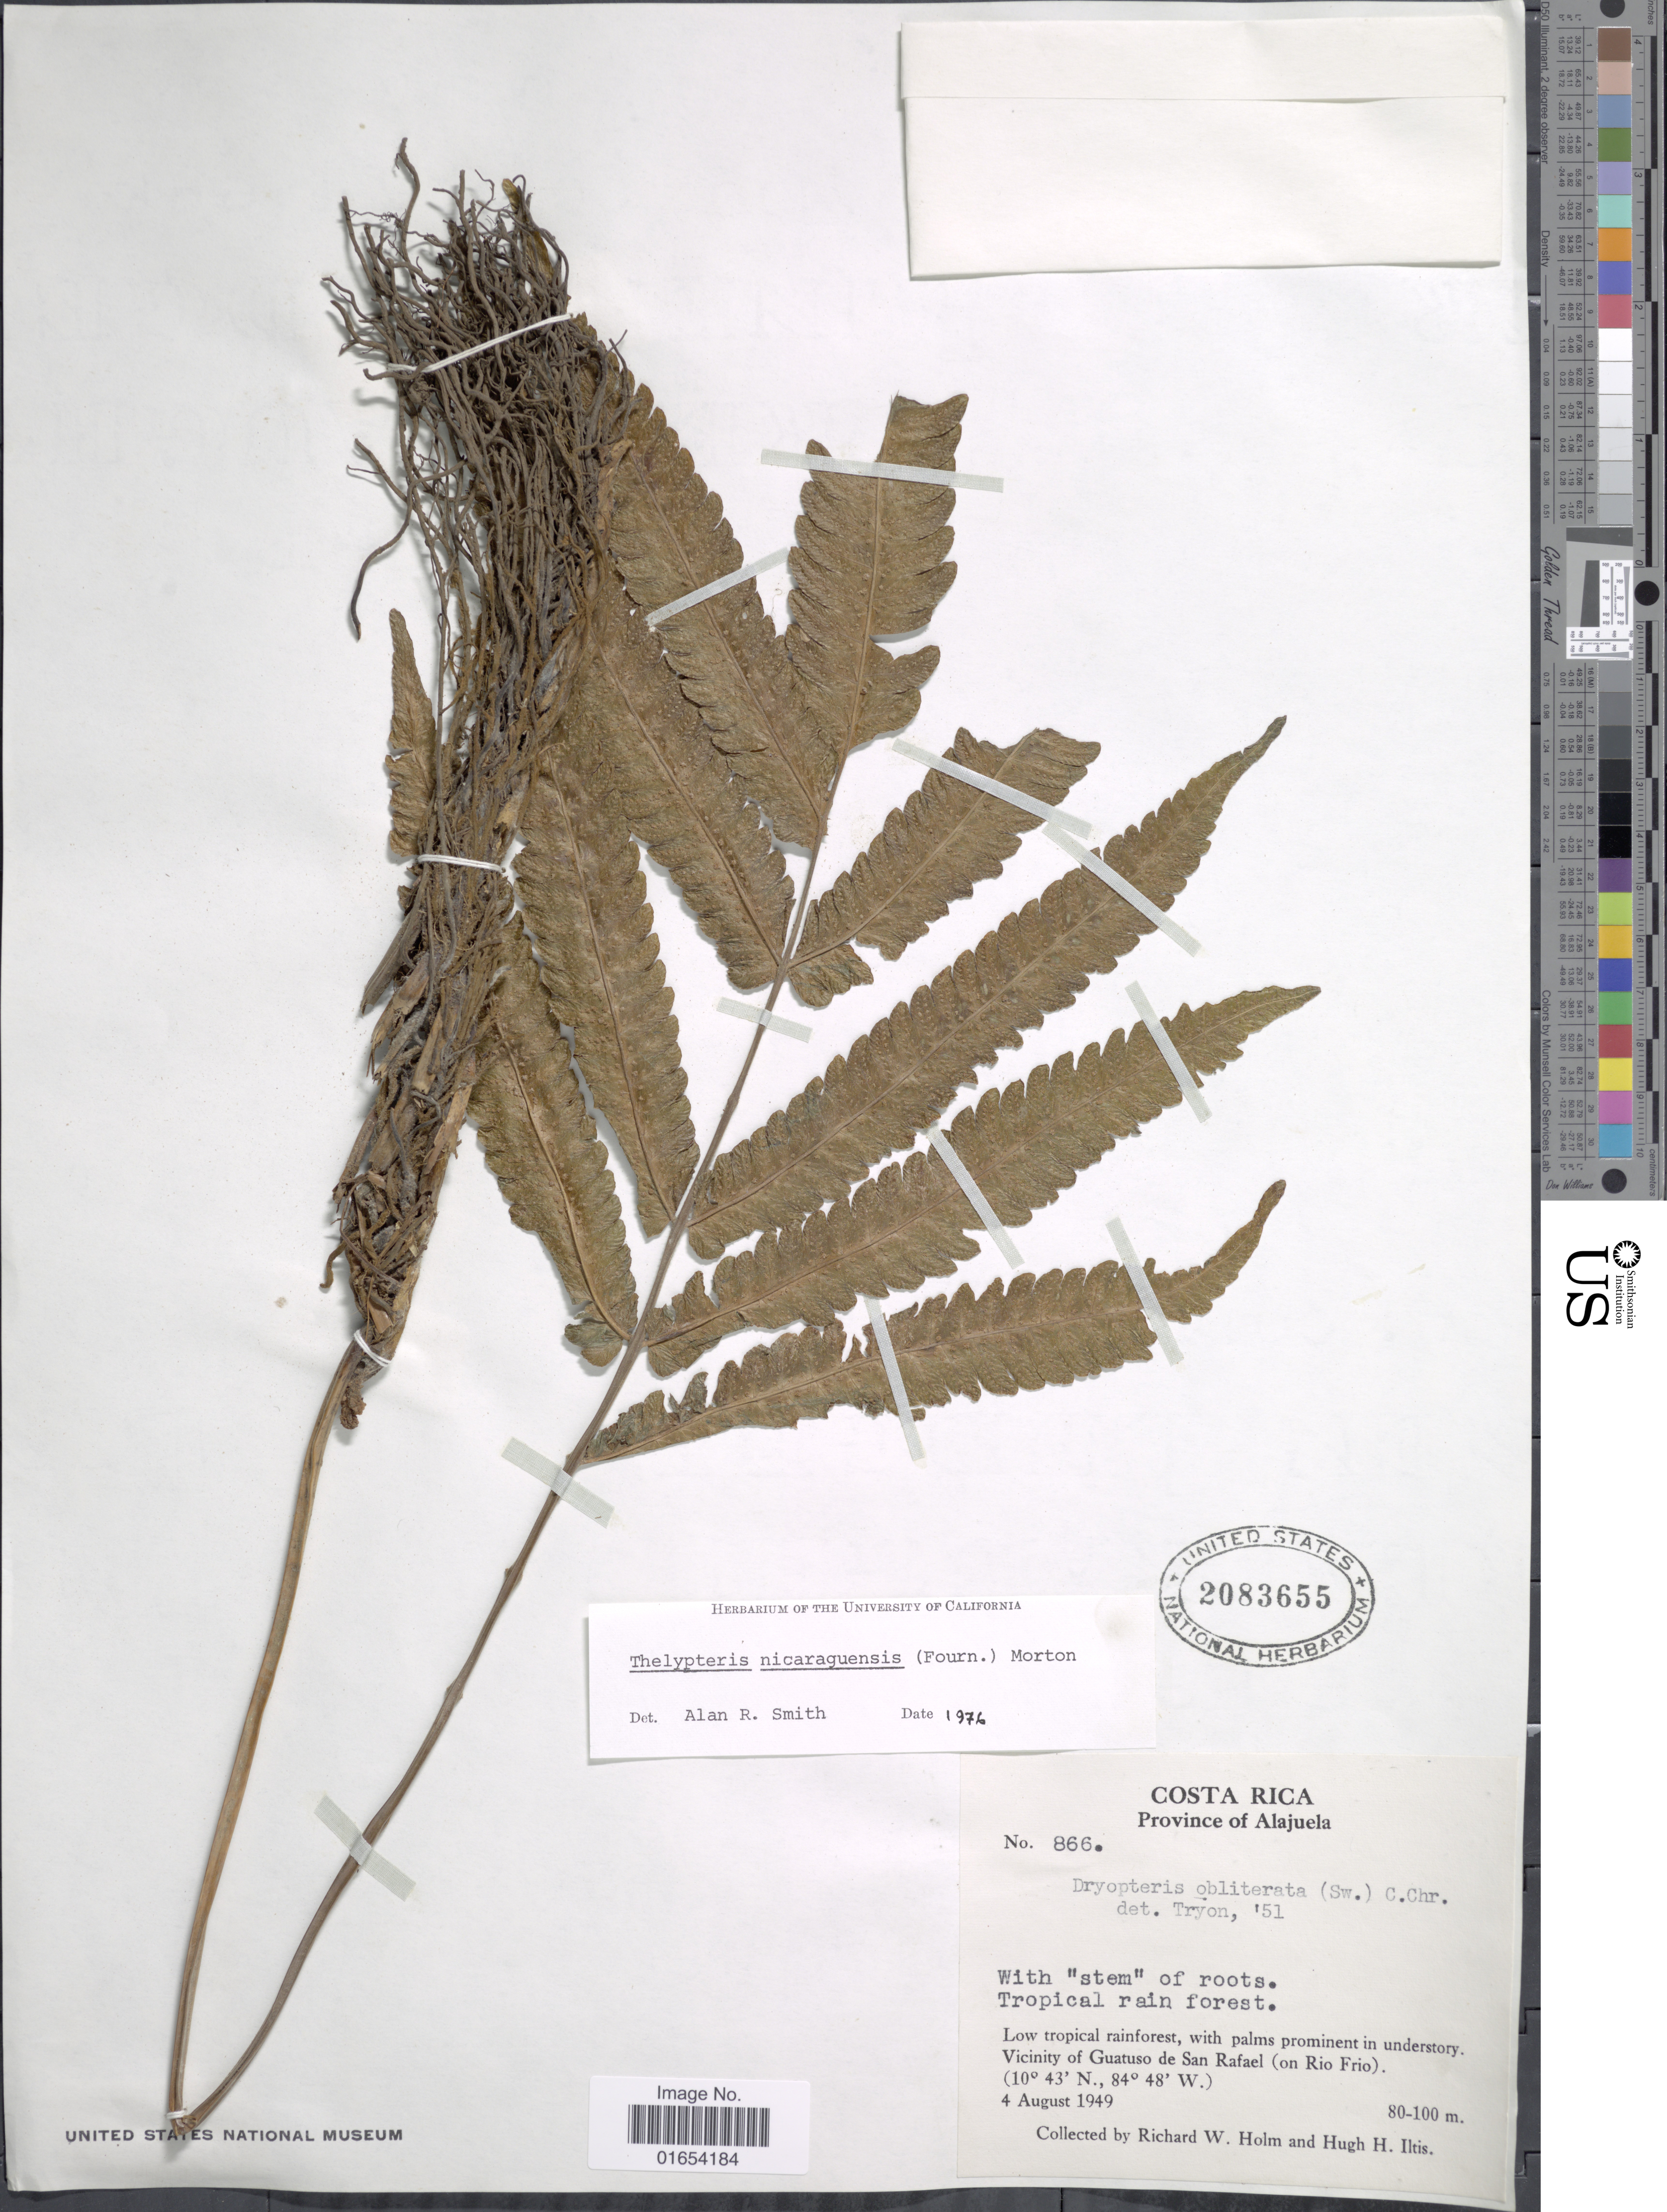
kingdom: Plantae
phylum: Tracheophyta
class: Polypodiopsida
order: Polypodiales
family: Thelypteridaceae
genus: Goniopteris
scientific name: Goniopteris nicaraguensis (C. Chr.) comb. nov., ined 2015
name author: (C. Chr.)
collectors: R. W. Holm & H. H. Iltis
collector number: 866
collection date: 1949-08-04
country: Costa Rica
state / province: Alajuela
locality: Low tropical rainforest, with palms prominent in understory. Vicinity of Guatuso de San Rafael (on Rio Frio)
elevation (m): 80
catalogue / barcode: US 2083655